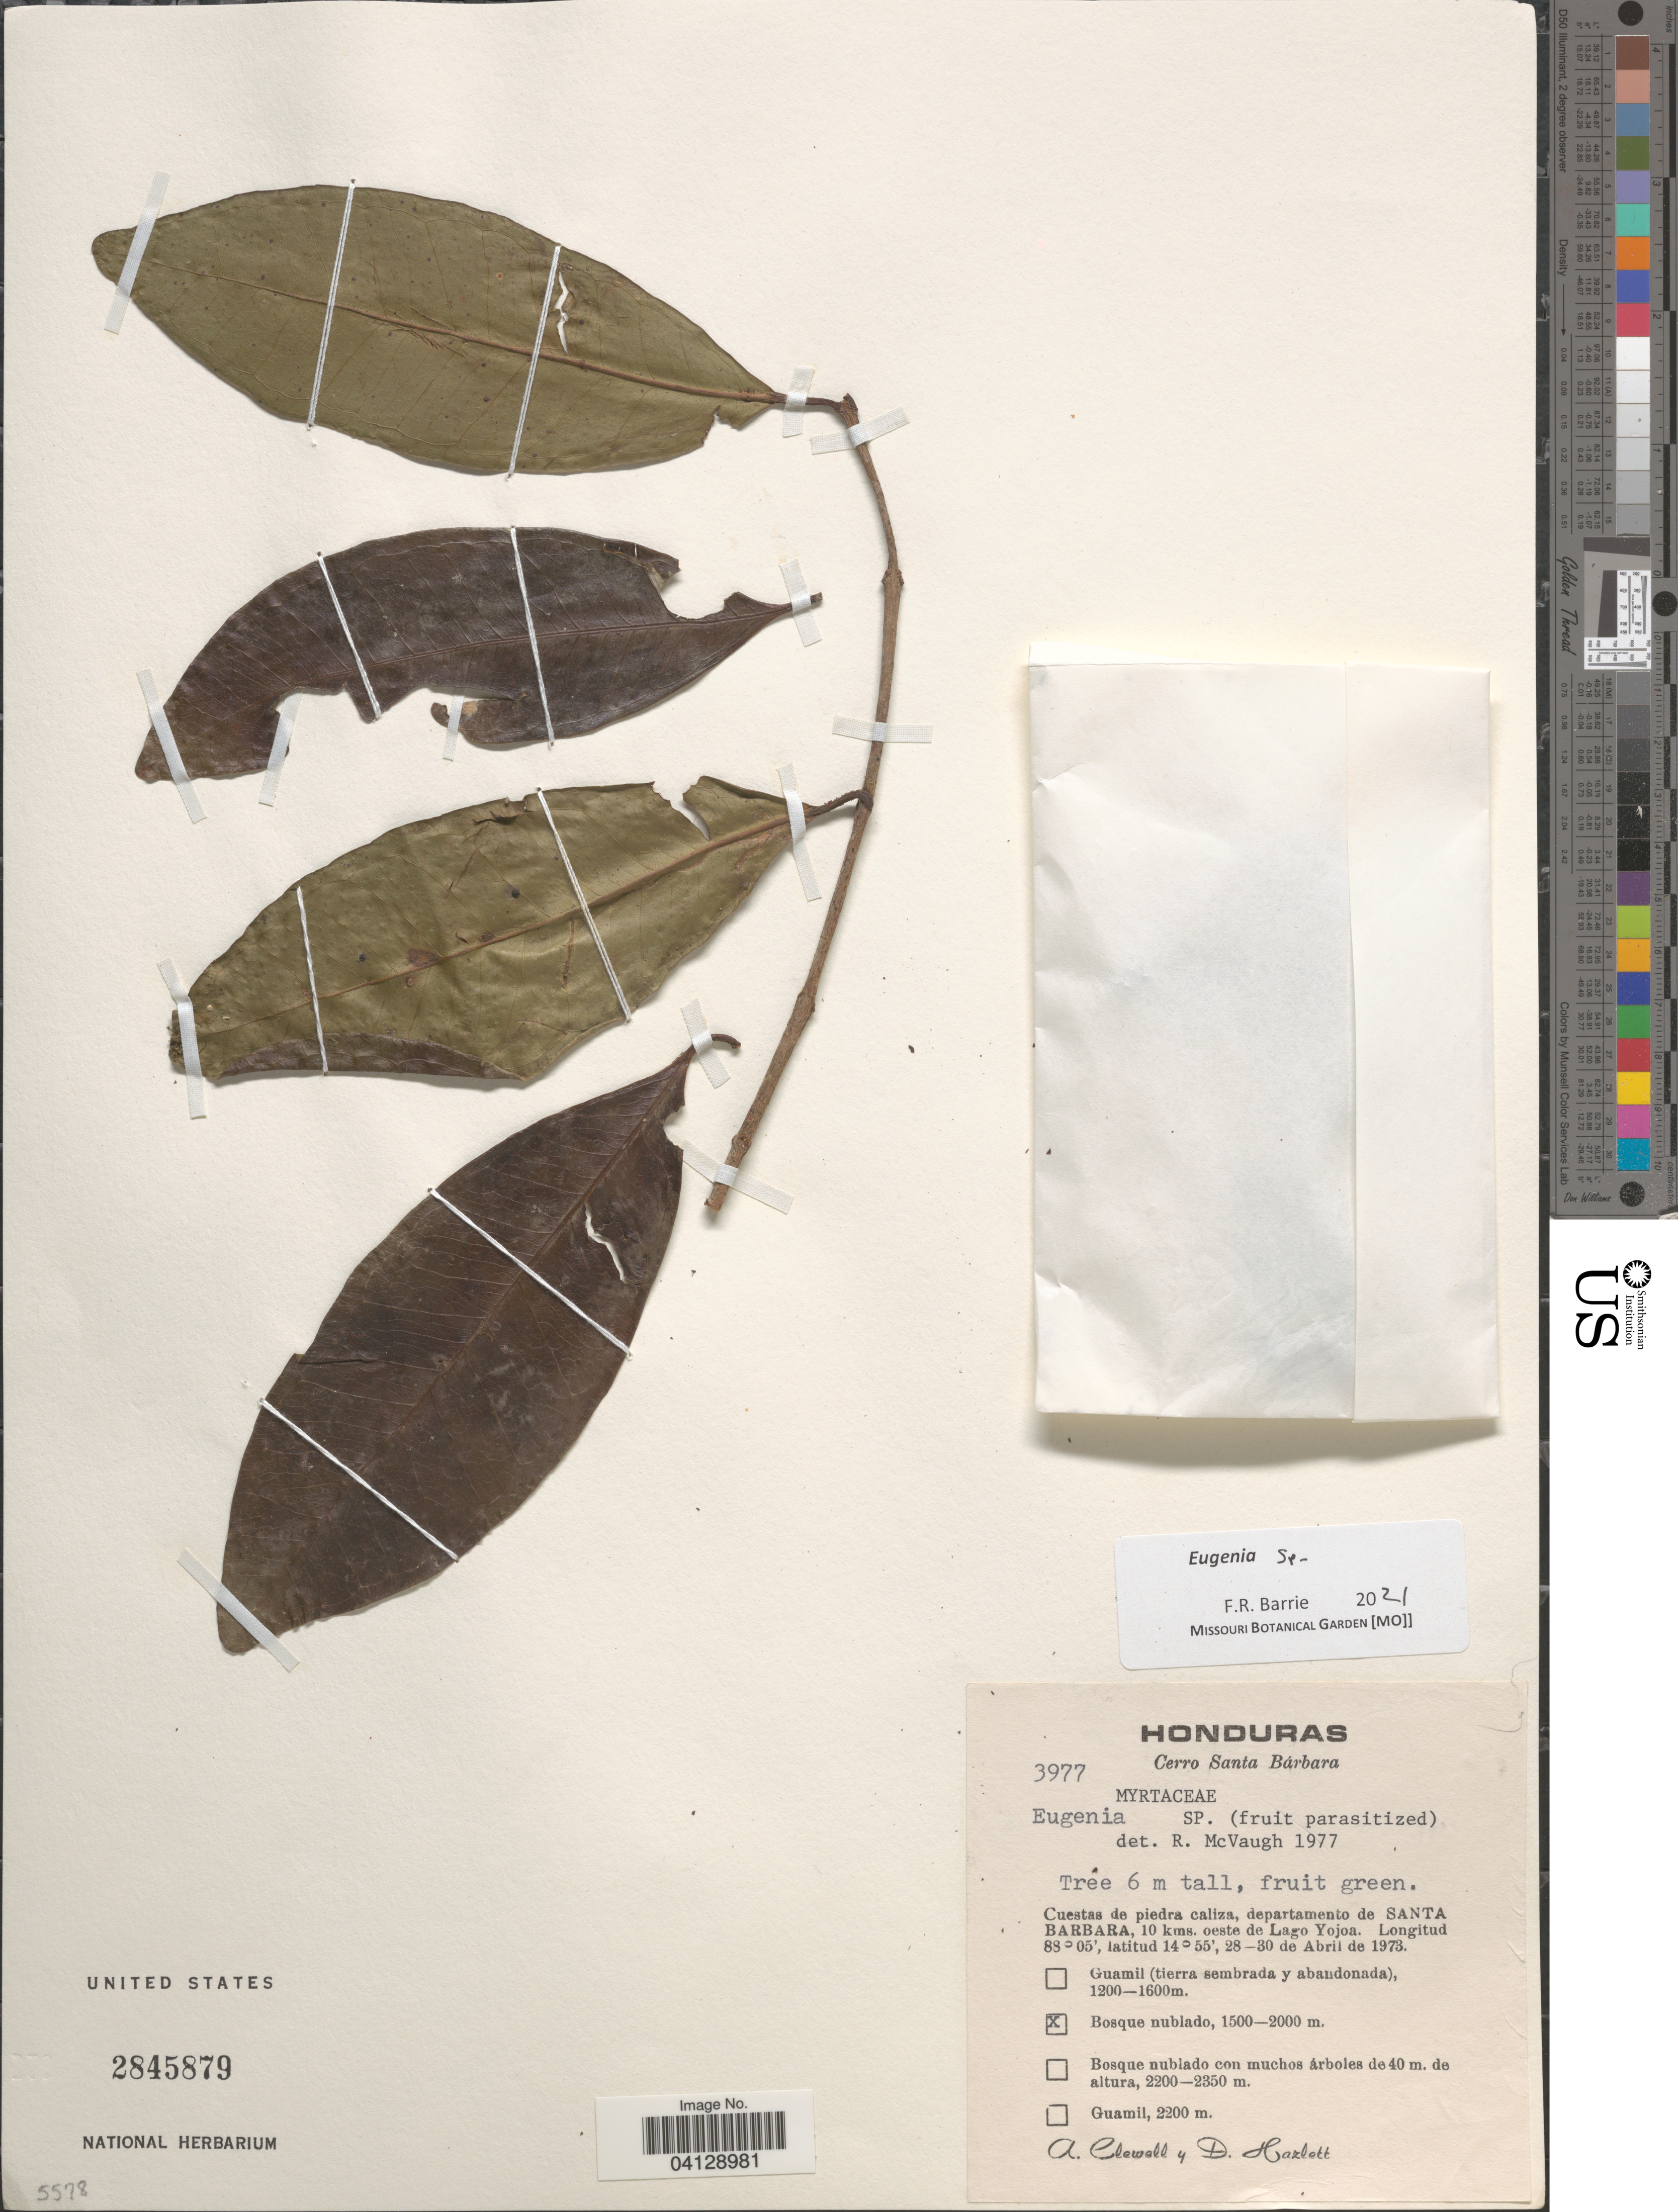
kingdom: Plantae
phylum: Tracheophyta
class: Magnoliopsida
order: Myrtales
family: Myrtaceae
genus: Eugenia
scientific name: Eugenia sp.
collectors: A. Clewell & D. Hazlett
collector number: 3977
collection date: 1973-04-28/1973-04-30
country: Honduras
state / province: Santa Barbara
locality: Cerro Santa Barbara. Cuestas de piedra caliza, departamento de Santa Barbara, 10 kms. oeste de Lago Yojoa.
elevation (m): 1500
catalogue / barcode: US 2845879